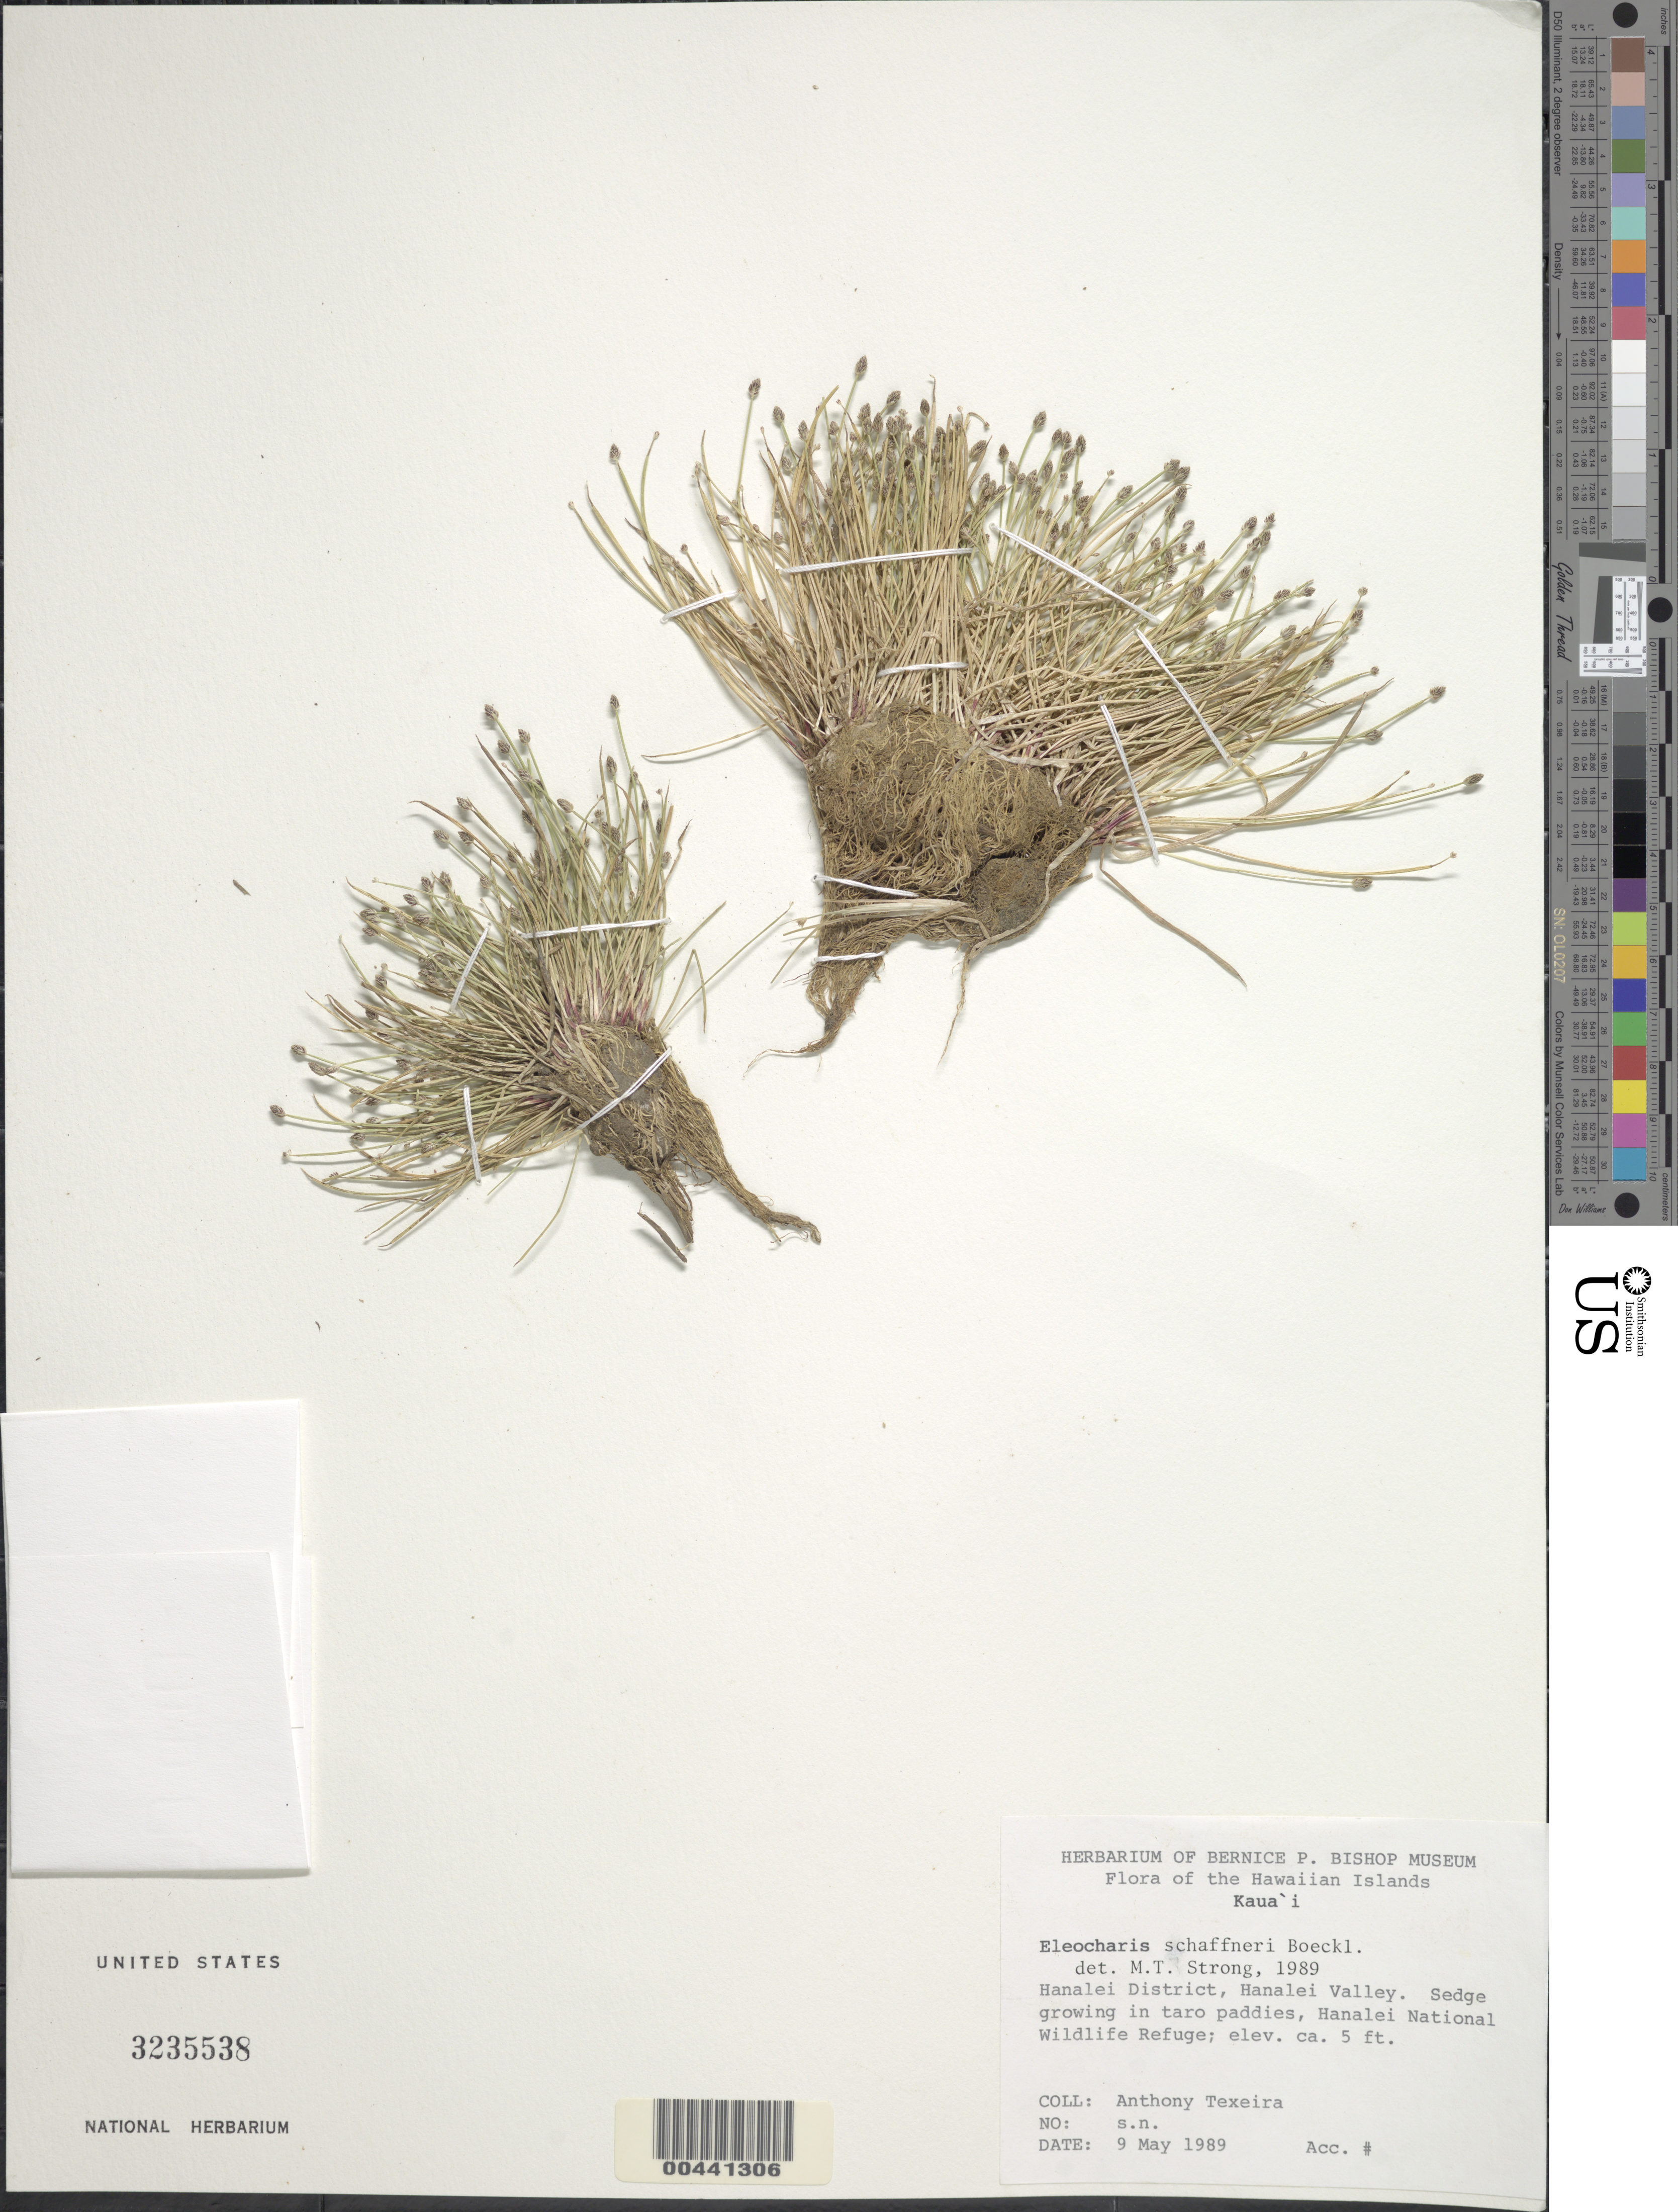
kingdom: Plantae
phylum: Tracheophyta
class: Liliopsida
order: Poales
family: Cyperaceae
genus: Eleocharis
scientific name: Eleocharis schaffneri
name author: Boeckeler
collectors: A. Texeira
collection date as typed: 9 May 1989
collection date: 1989-05-09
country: United States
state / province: Hawaii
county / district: Kauai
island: Kaua'i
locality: Hanalei Dist., Hanalei Valley, Hanalei National Wildlife Refuge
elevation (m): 2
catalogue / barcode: US 3235538